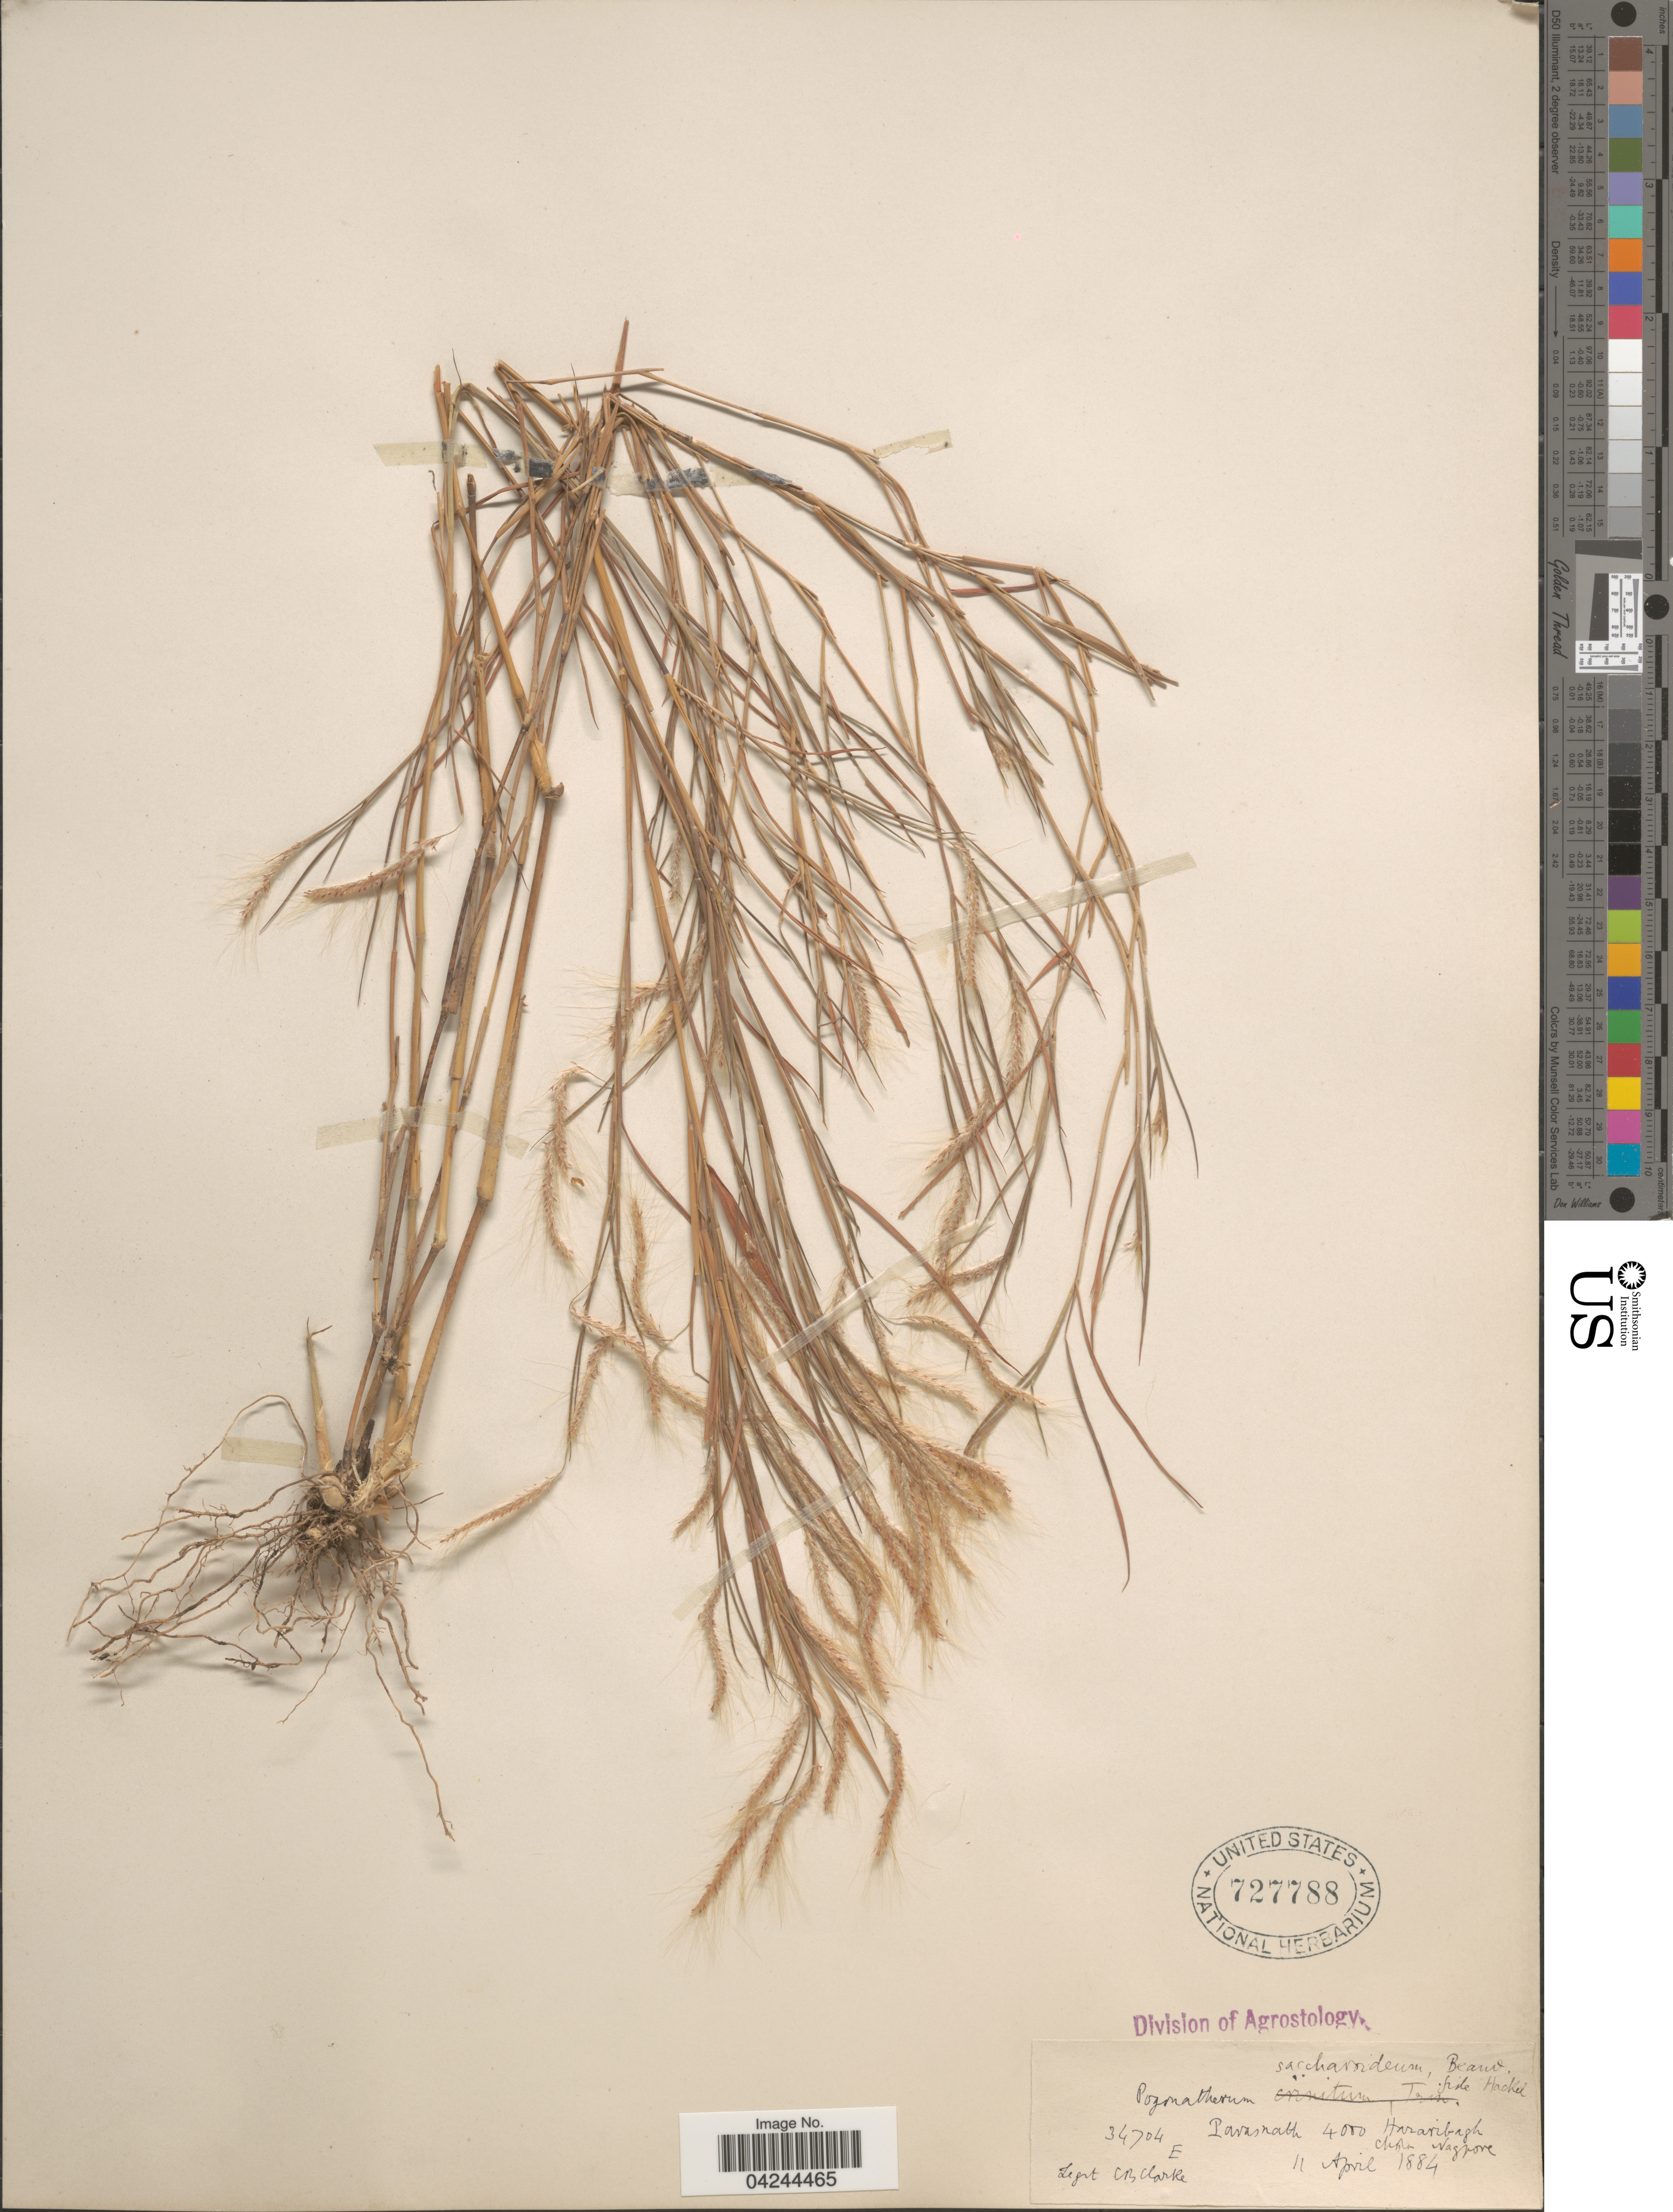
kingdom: Plantae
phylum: Tracheophyta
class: Liliopsida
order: Poales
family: Poaceae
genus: Pogonatherum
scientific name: Pogonatherum crinitum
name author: (Thunb.) Kunth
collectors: C. B. Clarke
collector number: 34704E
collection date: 1884-04-11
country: India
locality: Parasnath. Hazaribagh. Chota Nagpore.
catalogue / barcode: US 727788